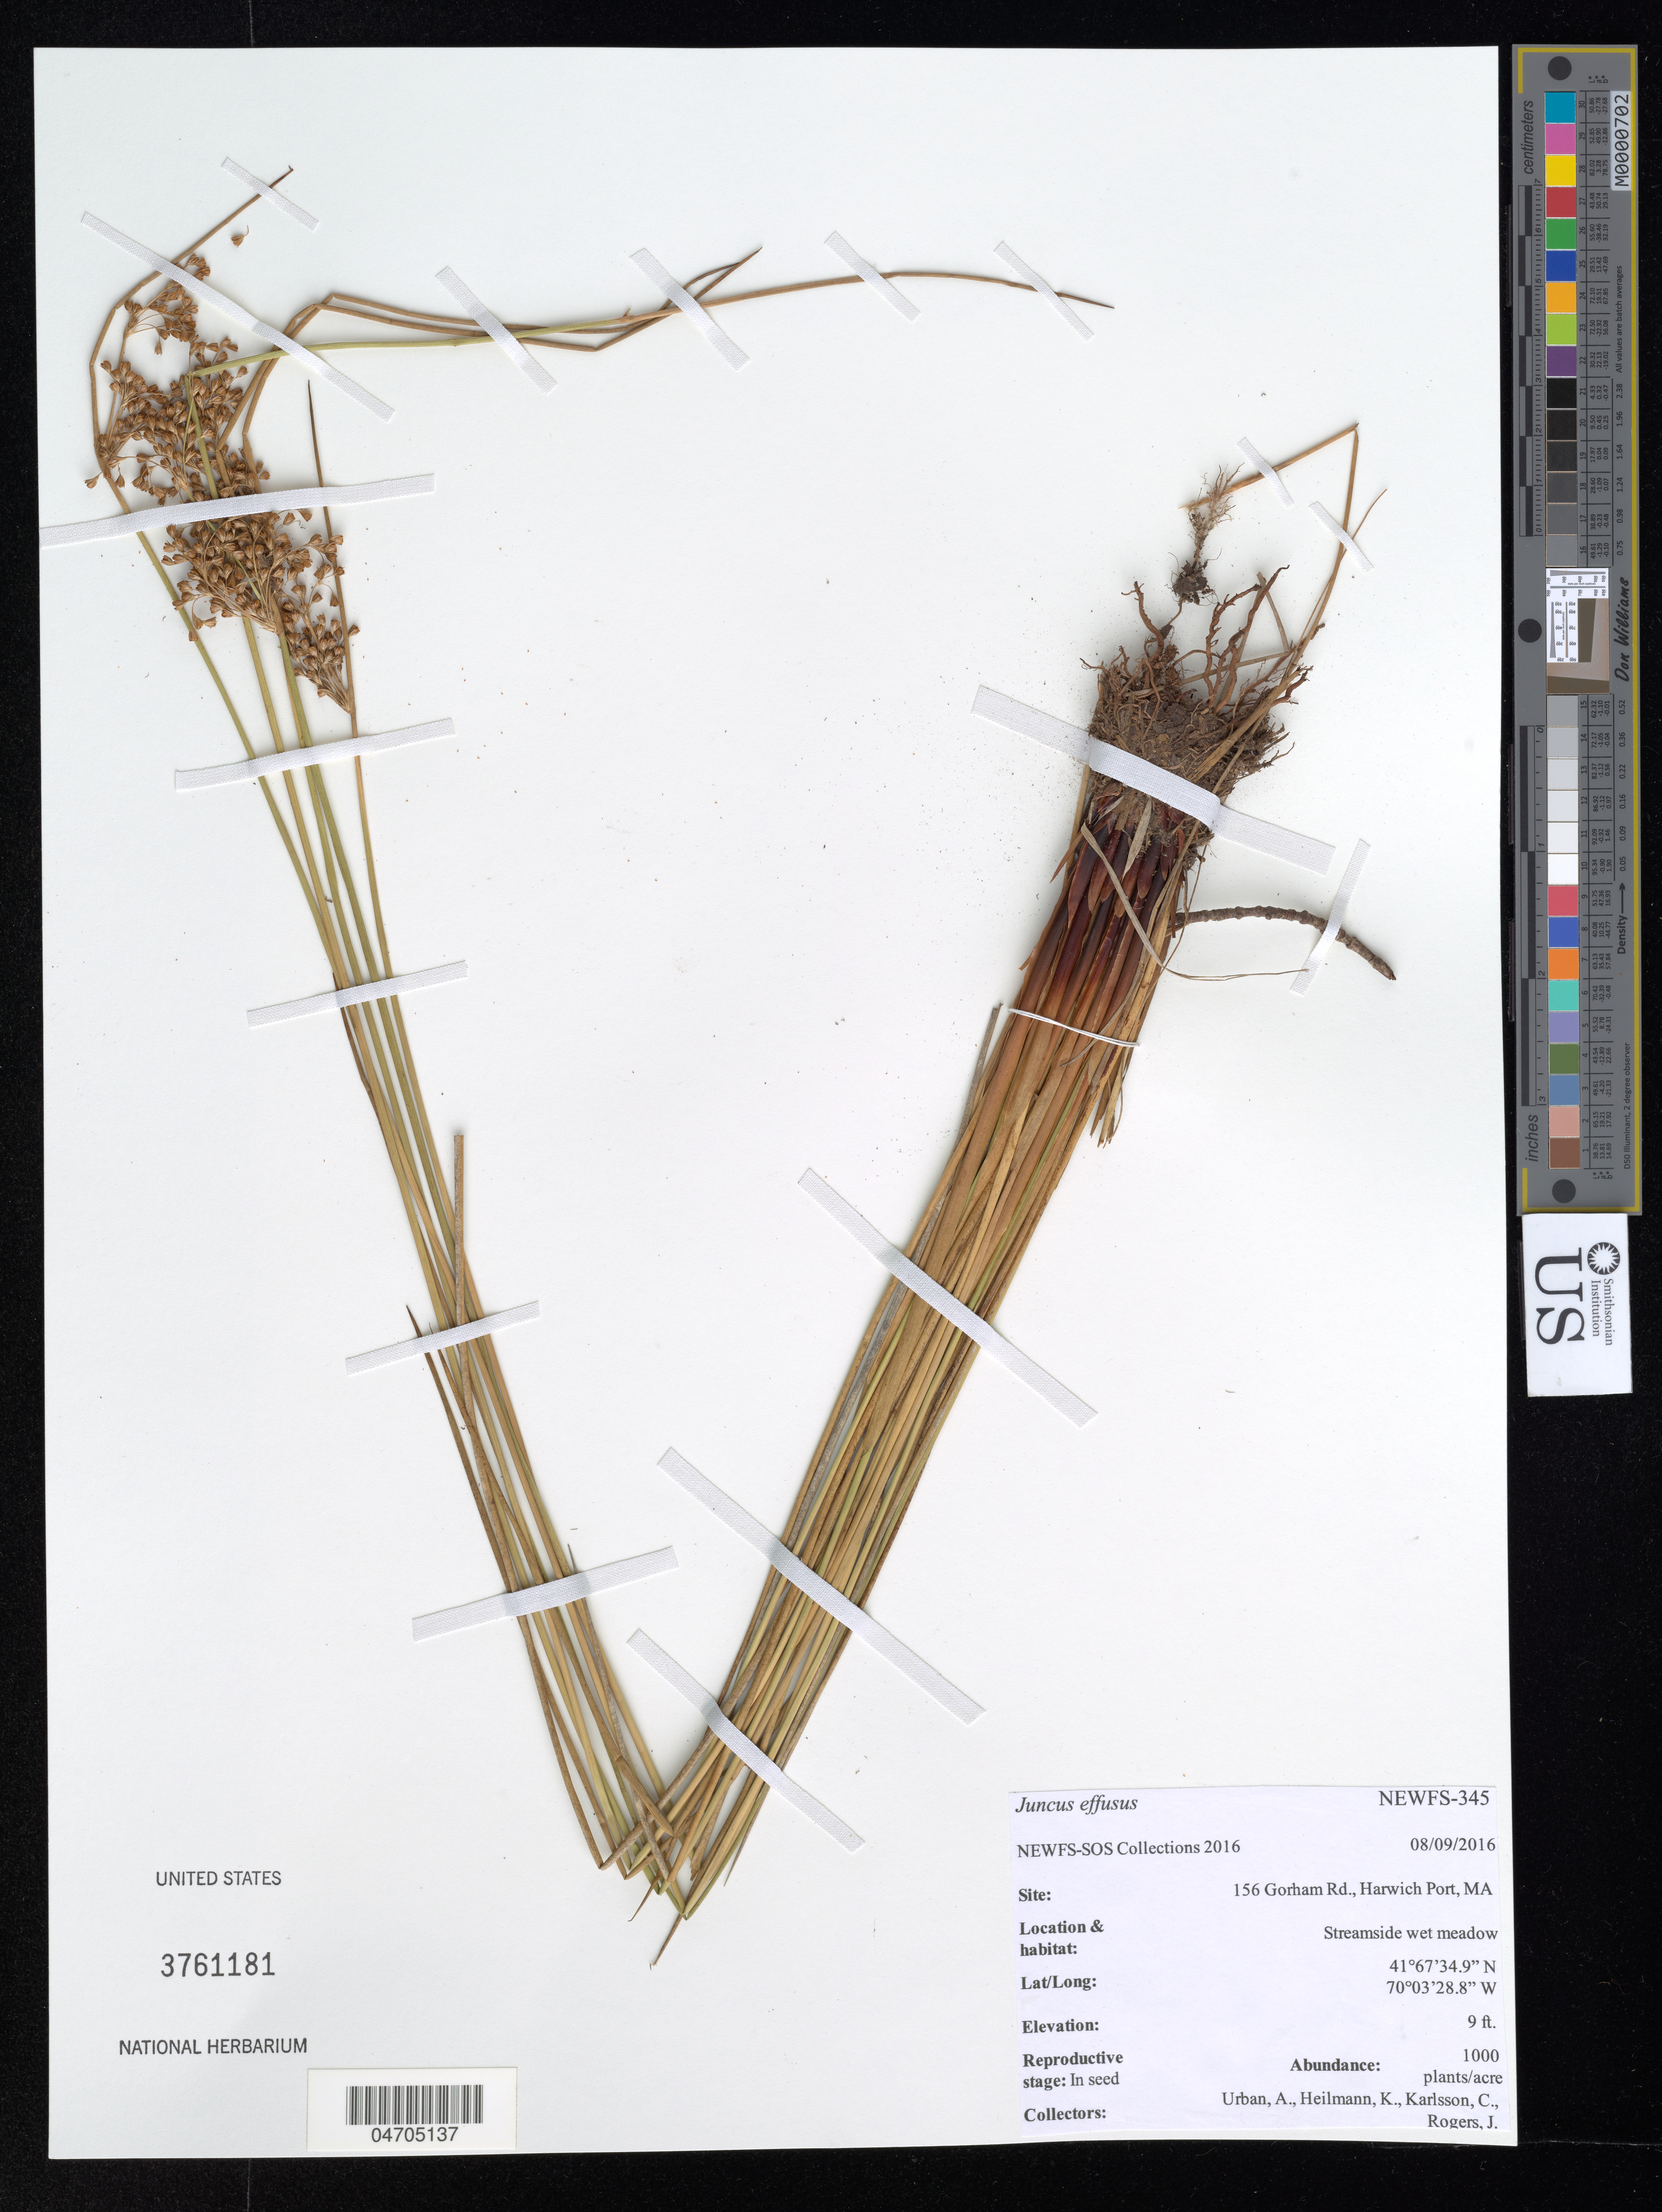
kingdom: Plantae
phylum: Tracheophyta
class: Liliopsida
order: Poales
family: Juncaceae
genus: Juncus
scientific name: Juncus effusus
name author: L.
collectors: A. Urban, K. Heilmann, C. Karlsson & J. Rogers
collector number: NEWFS-345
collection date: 2016-08-09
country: United States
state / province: Massachusetts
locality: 156 Gorham Rd., Harwich Port.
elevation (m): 3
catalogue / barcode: US 3761181